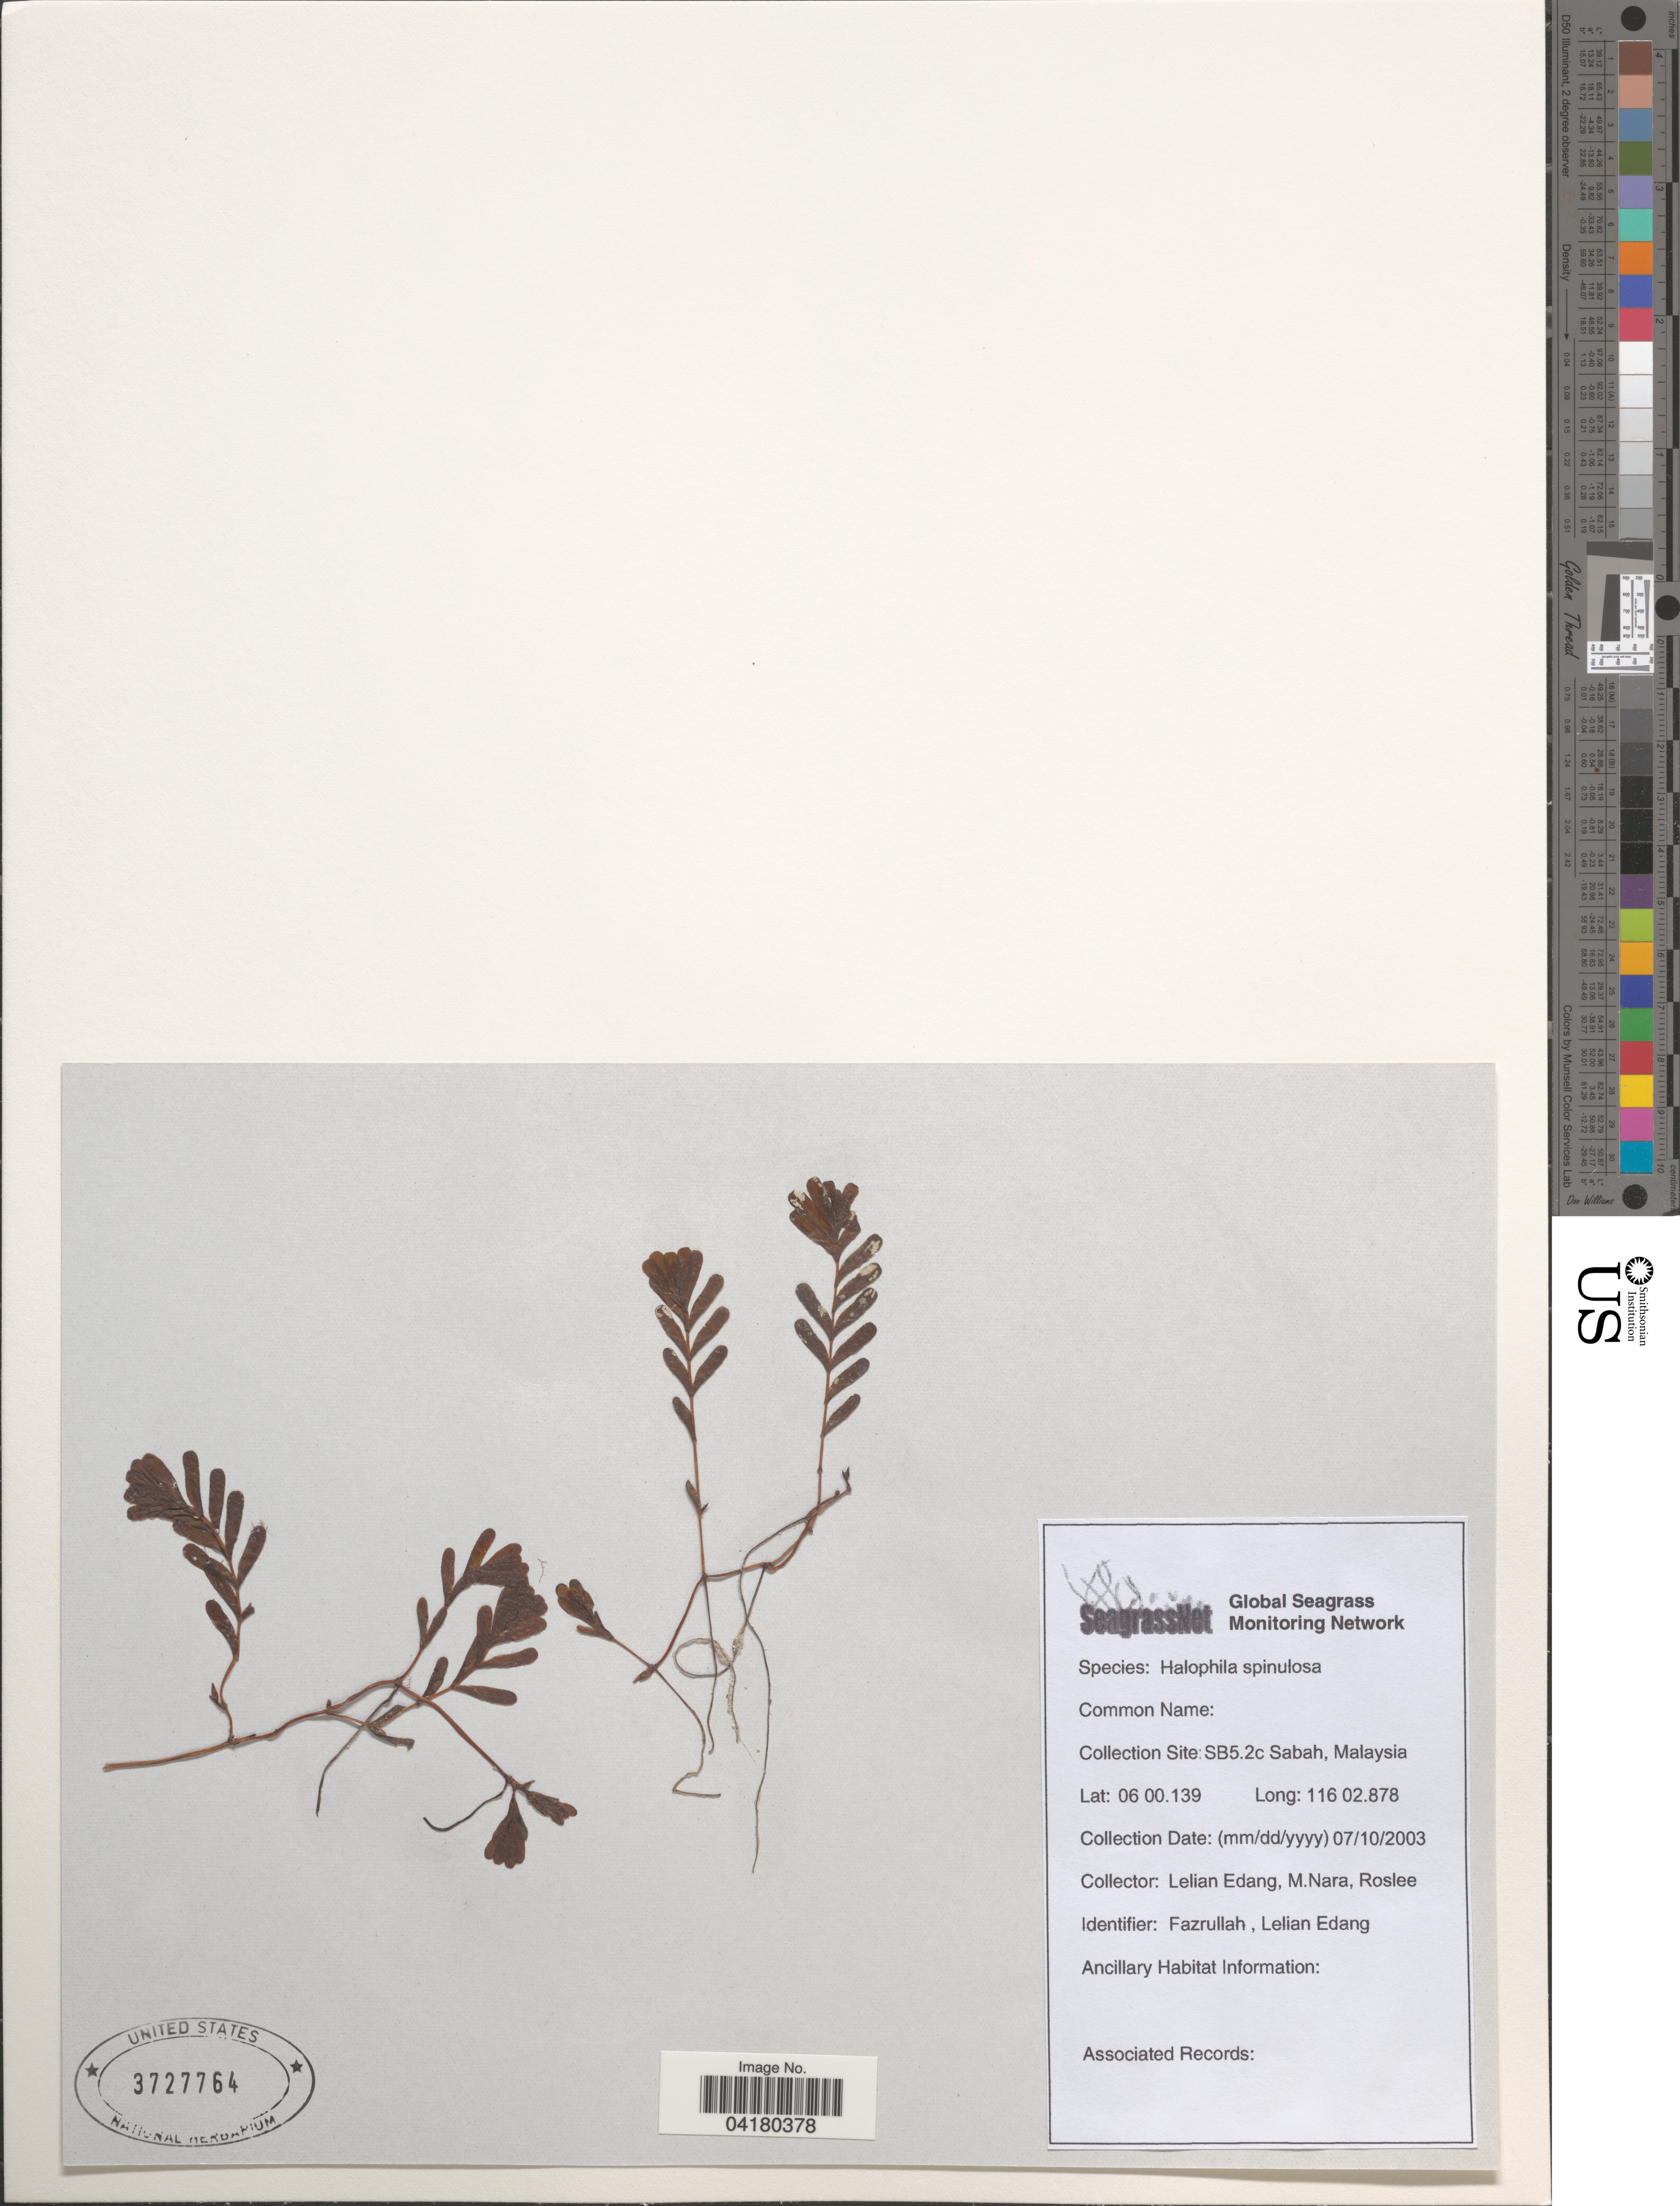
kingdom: Plantae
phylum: Tracheophyta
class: Liliopsida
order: Alismatales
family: Hydrocharitaceae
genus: Halophila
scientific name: Halophila spinulosa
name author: (R. Br.) Asch.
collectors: L. Edang, M. Nara & Roslee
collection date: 2003-07-10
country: Malaysia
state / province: Sabah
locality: SB5.2c.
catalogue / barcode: US 3727764